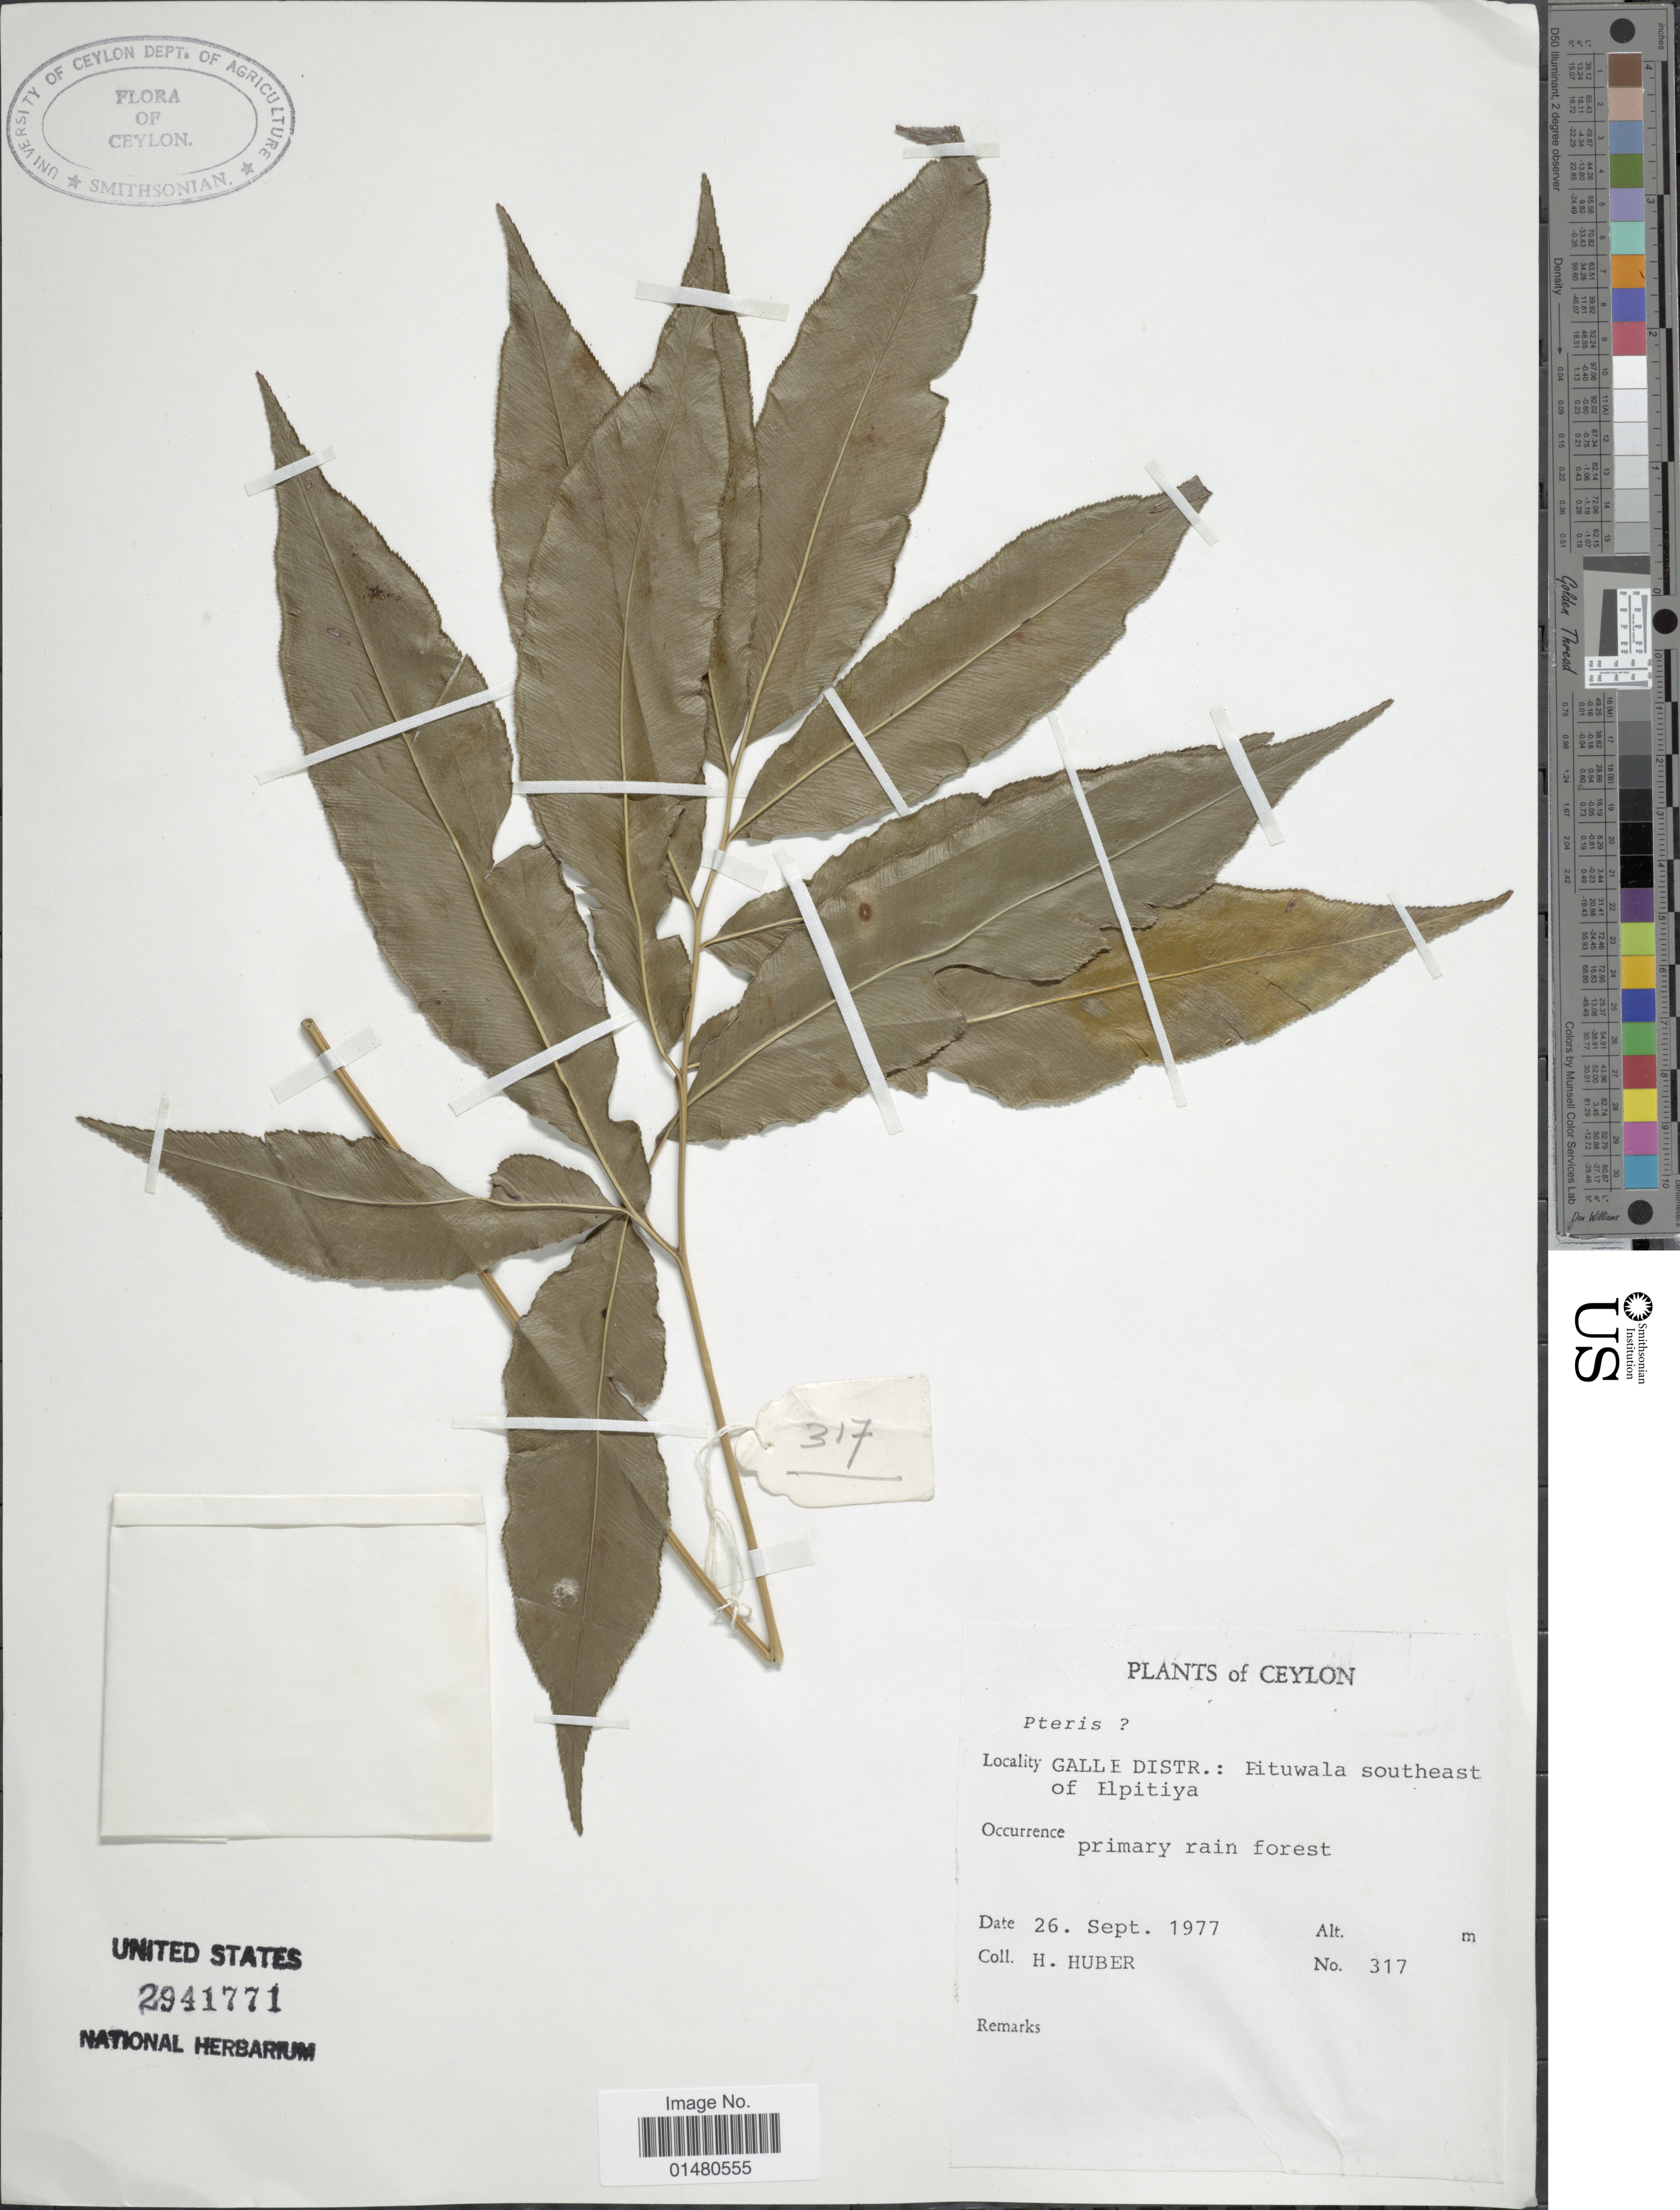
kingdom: Plantae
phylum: Tracheophyta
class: Polypodiopsida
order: Polypodiales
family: Pteridaceae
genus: Pteris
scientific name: Pteris esquirolii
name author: Christ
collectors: H. Huber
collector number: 317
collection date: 1977-09-26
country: Sri Lanka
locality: Ceylon, Galle Distr.: Pituwala southeast of Elpitiya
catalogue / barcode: US 2941771